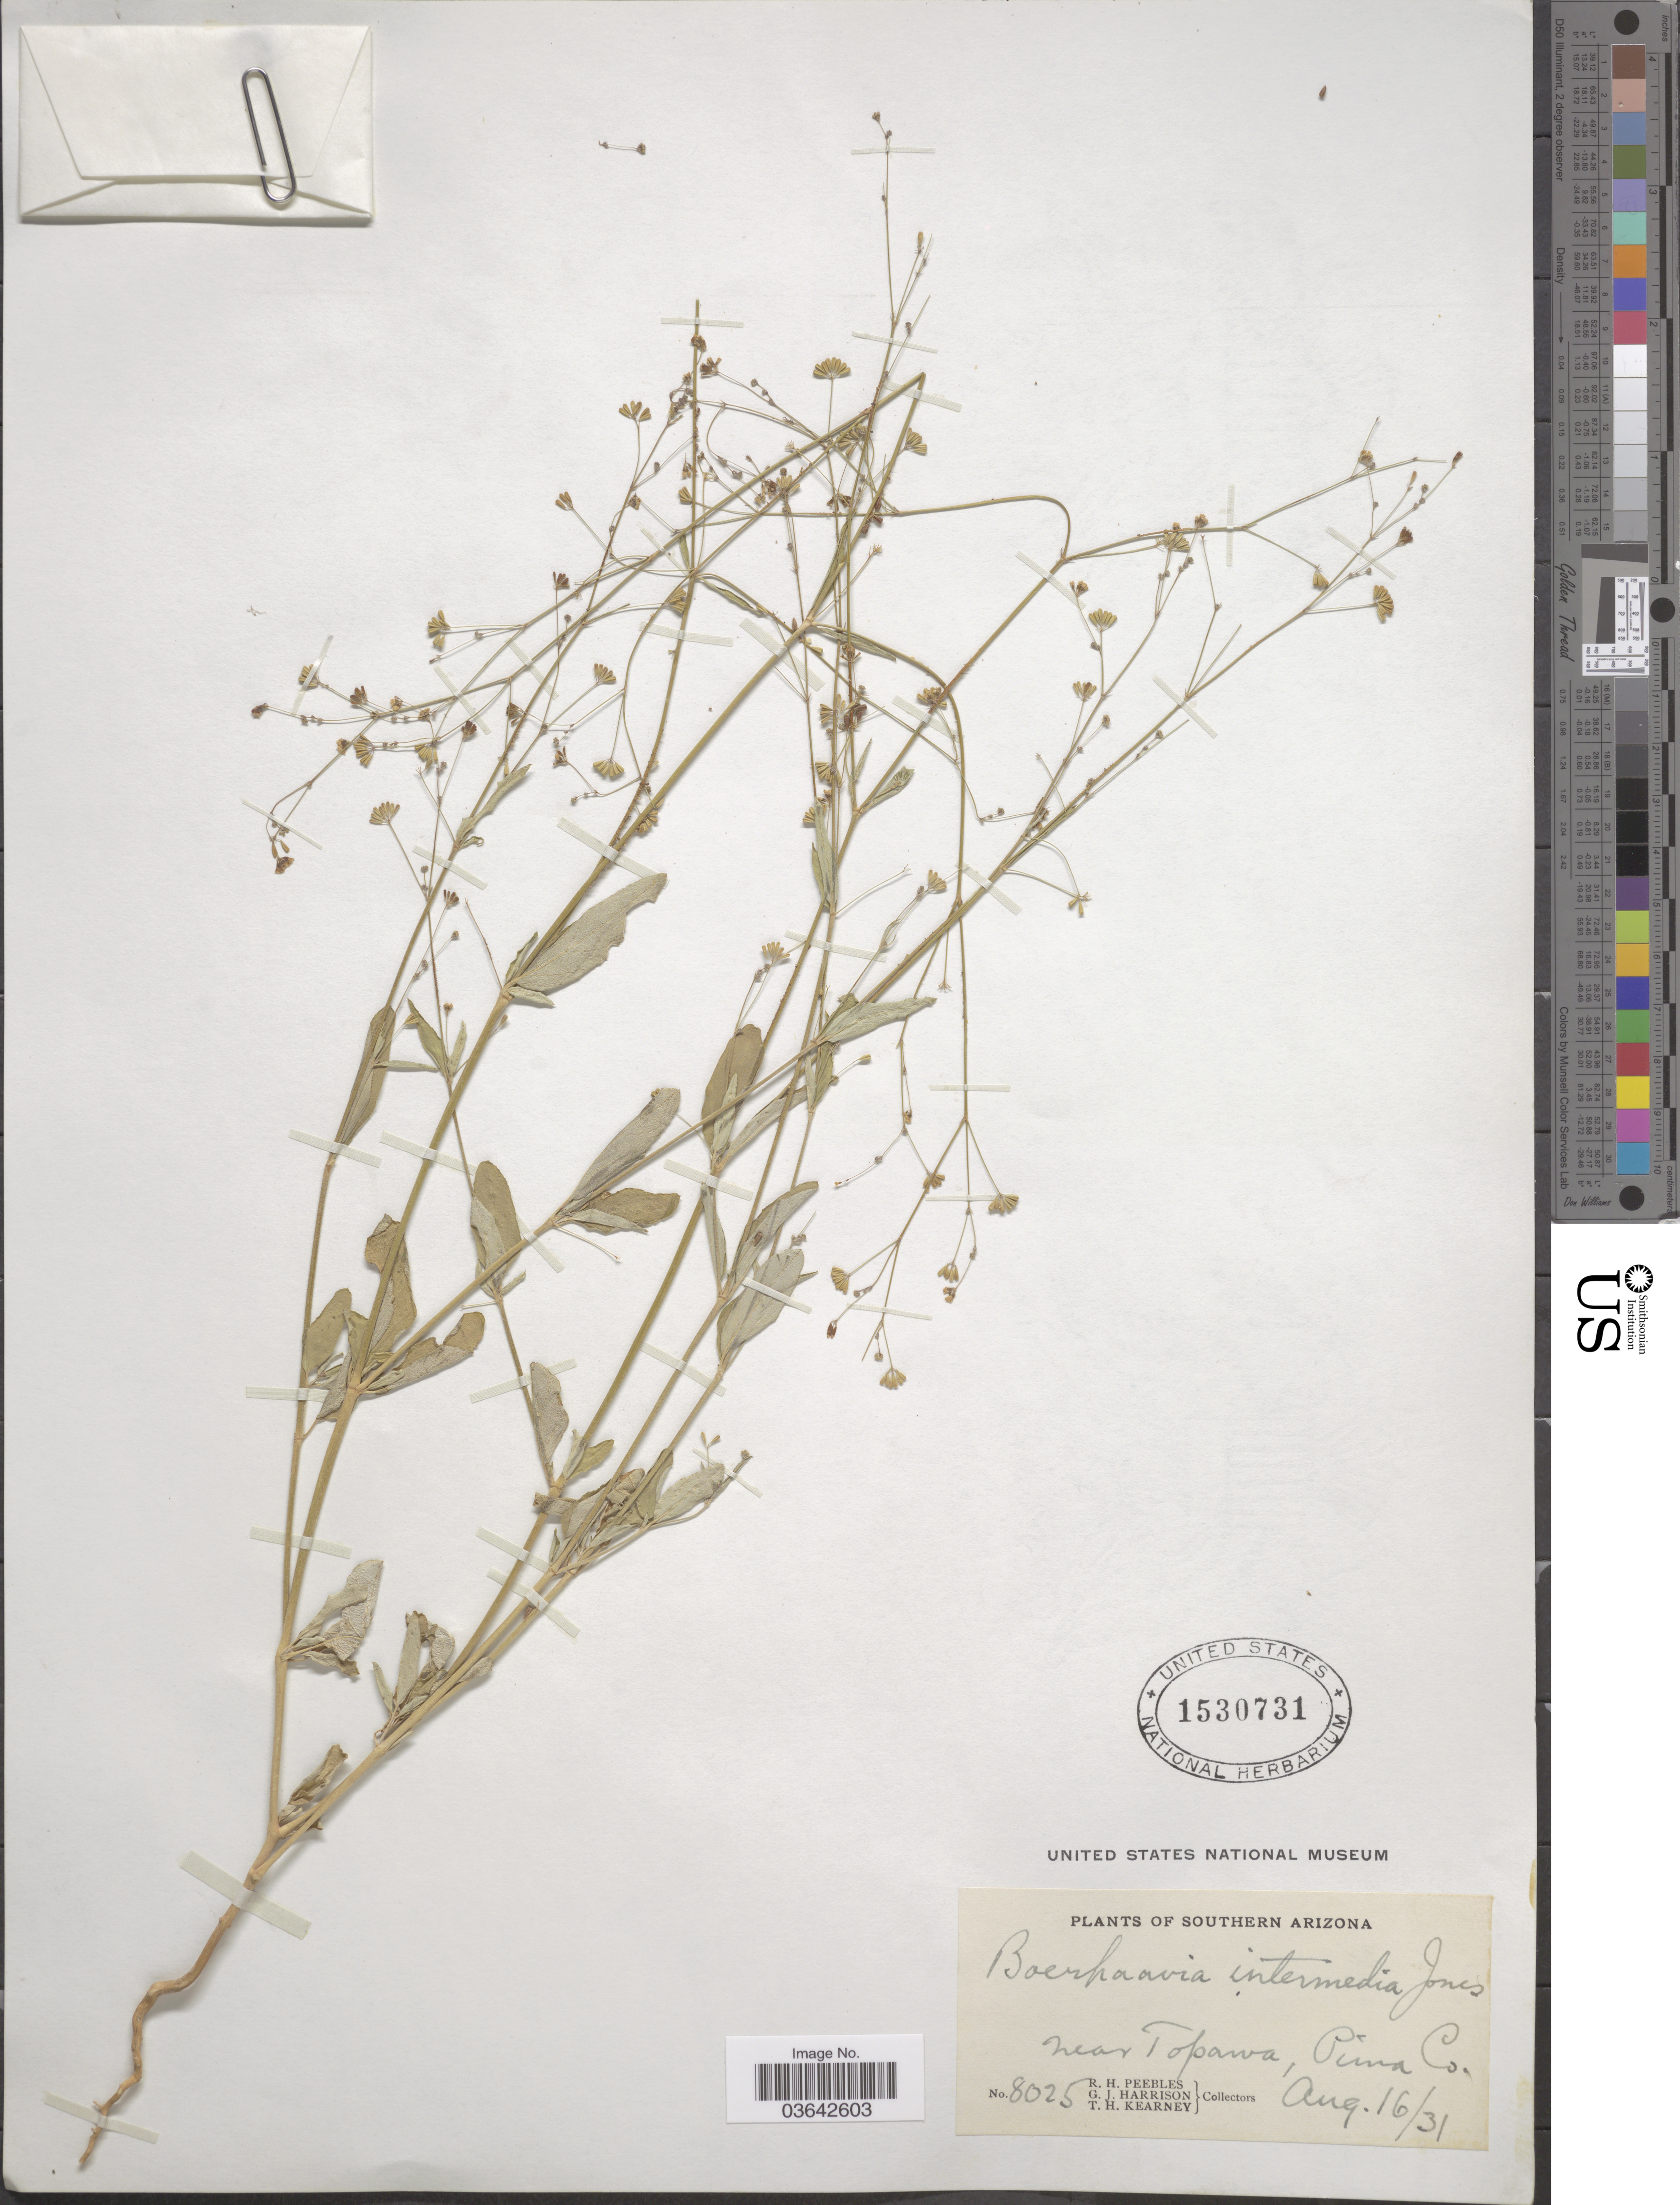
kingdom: Plantae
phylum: Tracheophyta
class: Magnoliopsida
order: Caryophyllales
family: Nyctaginaceae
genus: Boerhavia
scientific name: Boerhavia intermedia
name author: M.E. Jones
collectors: R. H. Peebles, G. J. Harrison & T. H. Kearney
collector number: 8025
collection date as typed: Transcribed d/m/y: 16/8/31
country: United States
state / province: Arizona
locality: Southern Arizona. Near Topawa, Pima Co.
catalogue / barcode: US 1530731